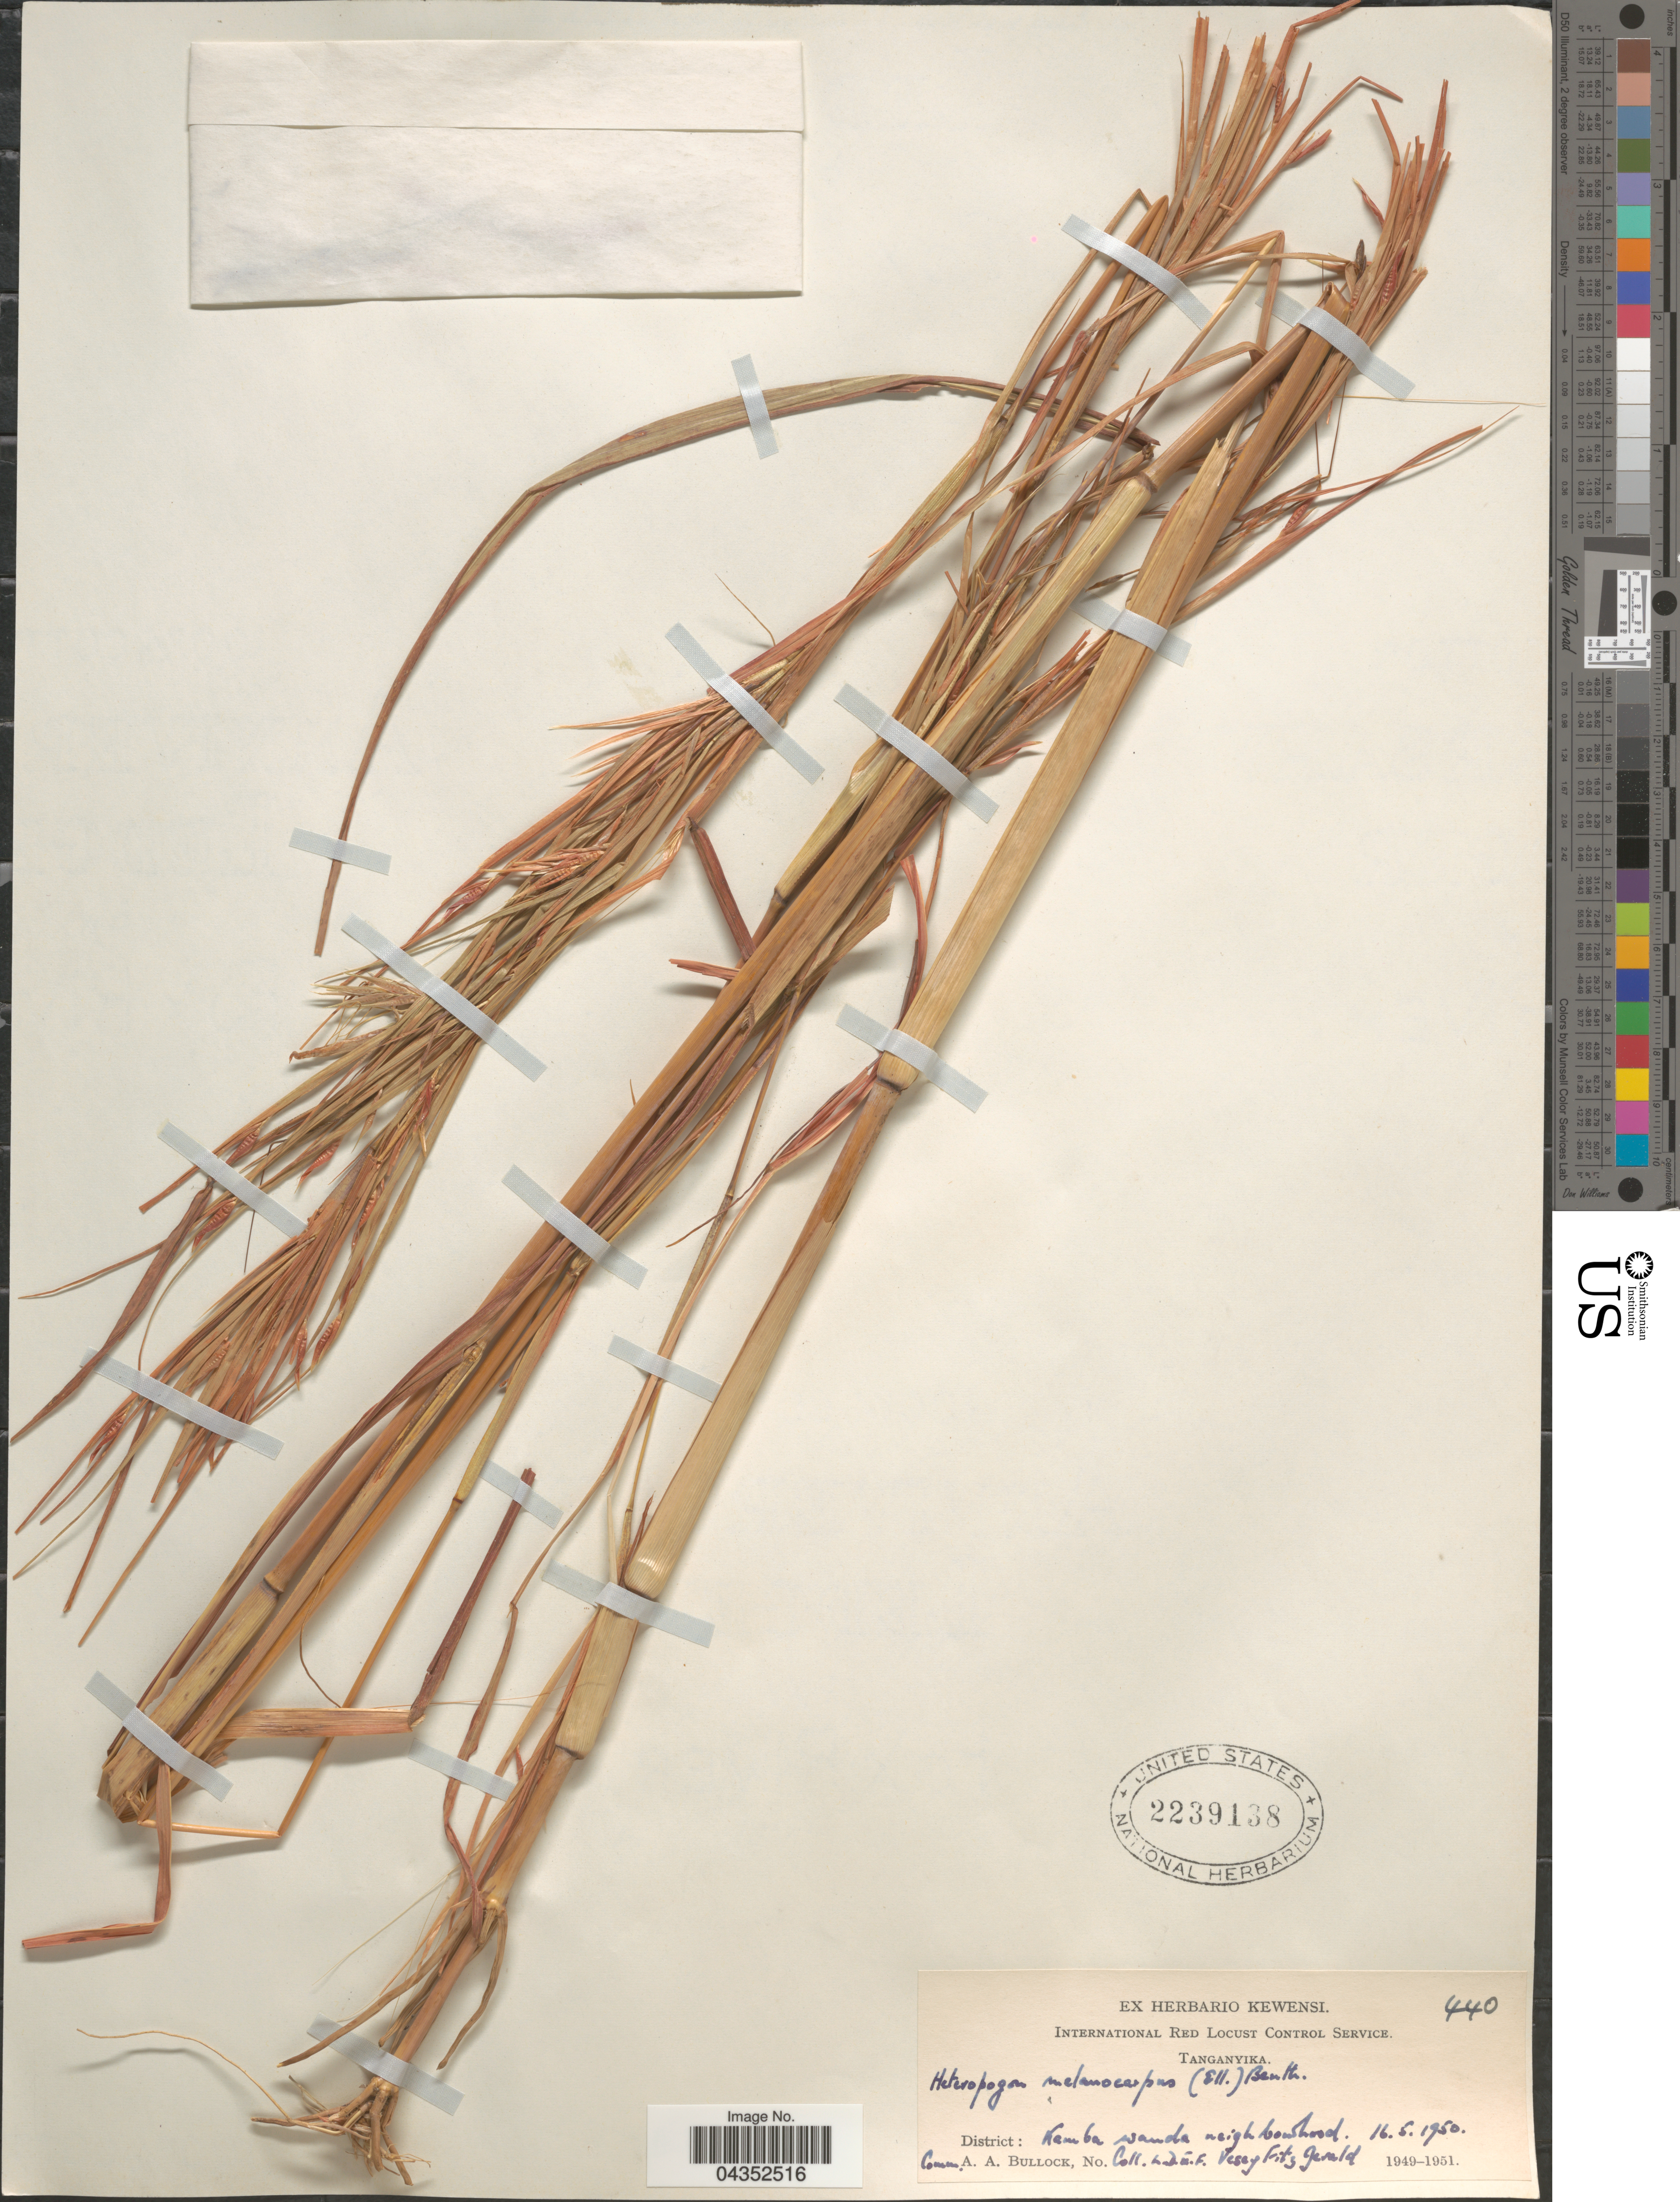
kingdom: Plantae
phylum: Tracheophyta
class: Liliopsida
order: Poales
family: Poaceae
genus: Heteropogon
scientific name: Heteropogon melanocarpus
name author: (Elliott) Benth.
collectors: L. Vesey-Fitzgerald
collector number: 440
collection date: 1950-05-16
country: Tanzania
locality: International Red Locust Control Service. Tanganyika. District: Kamba wanda neighbourhood.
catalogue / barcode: US 2239138